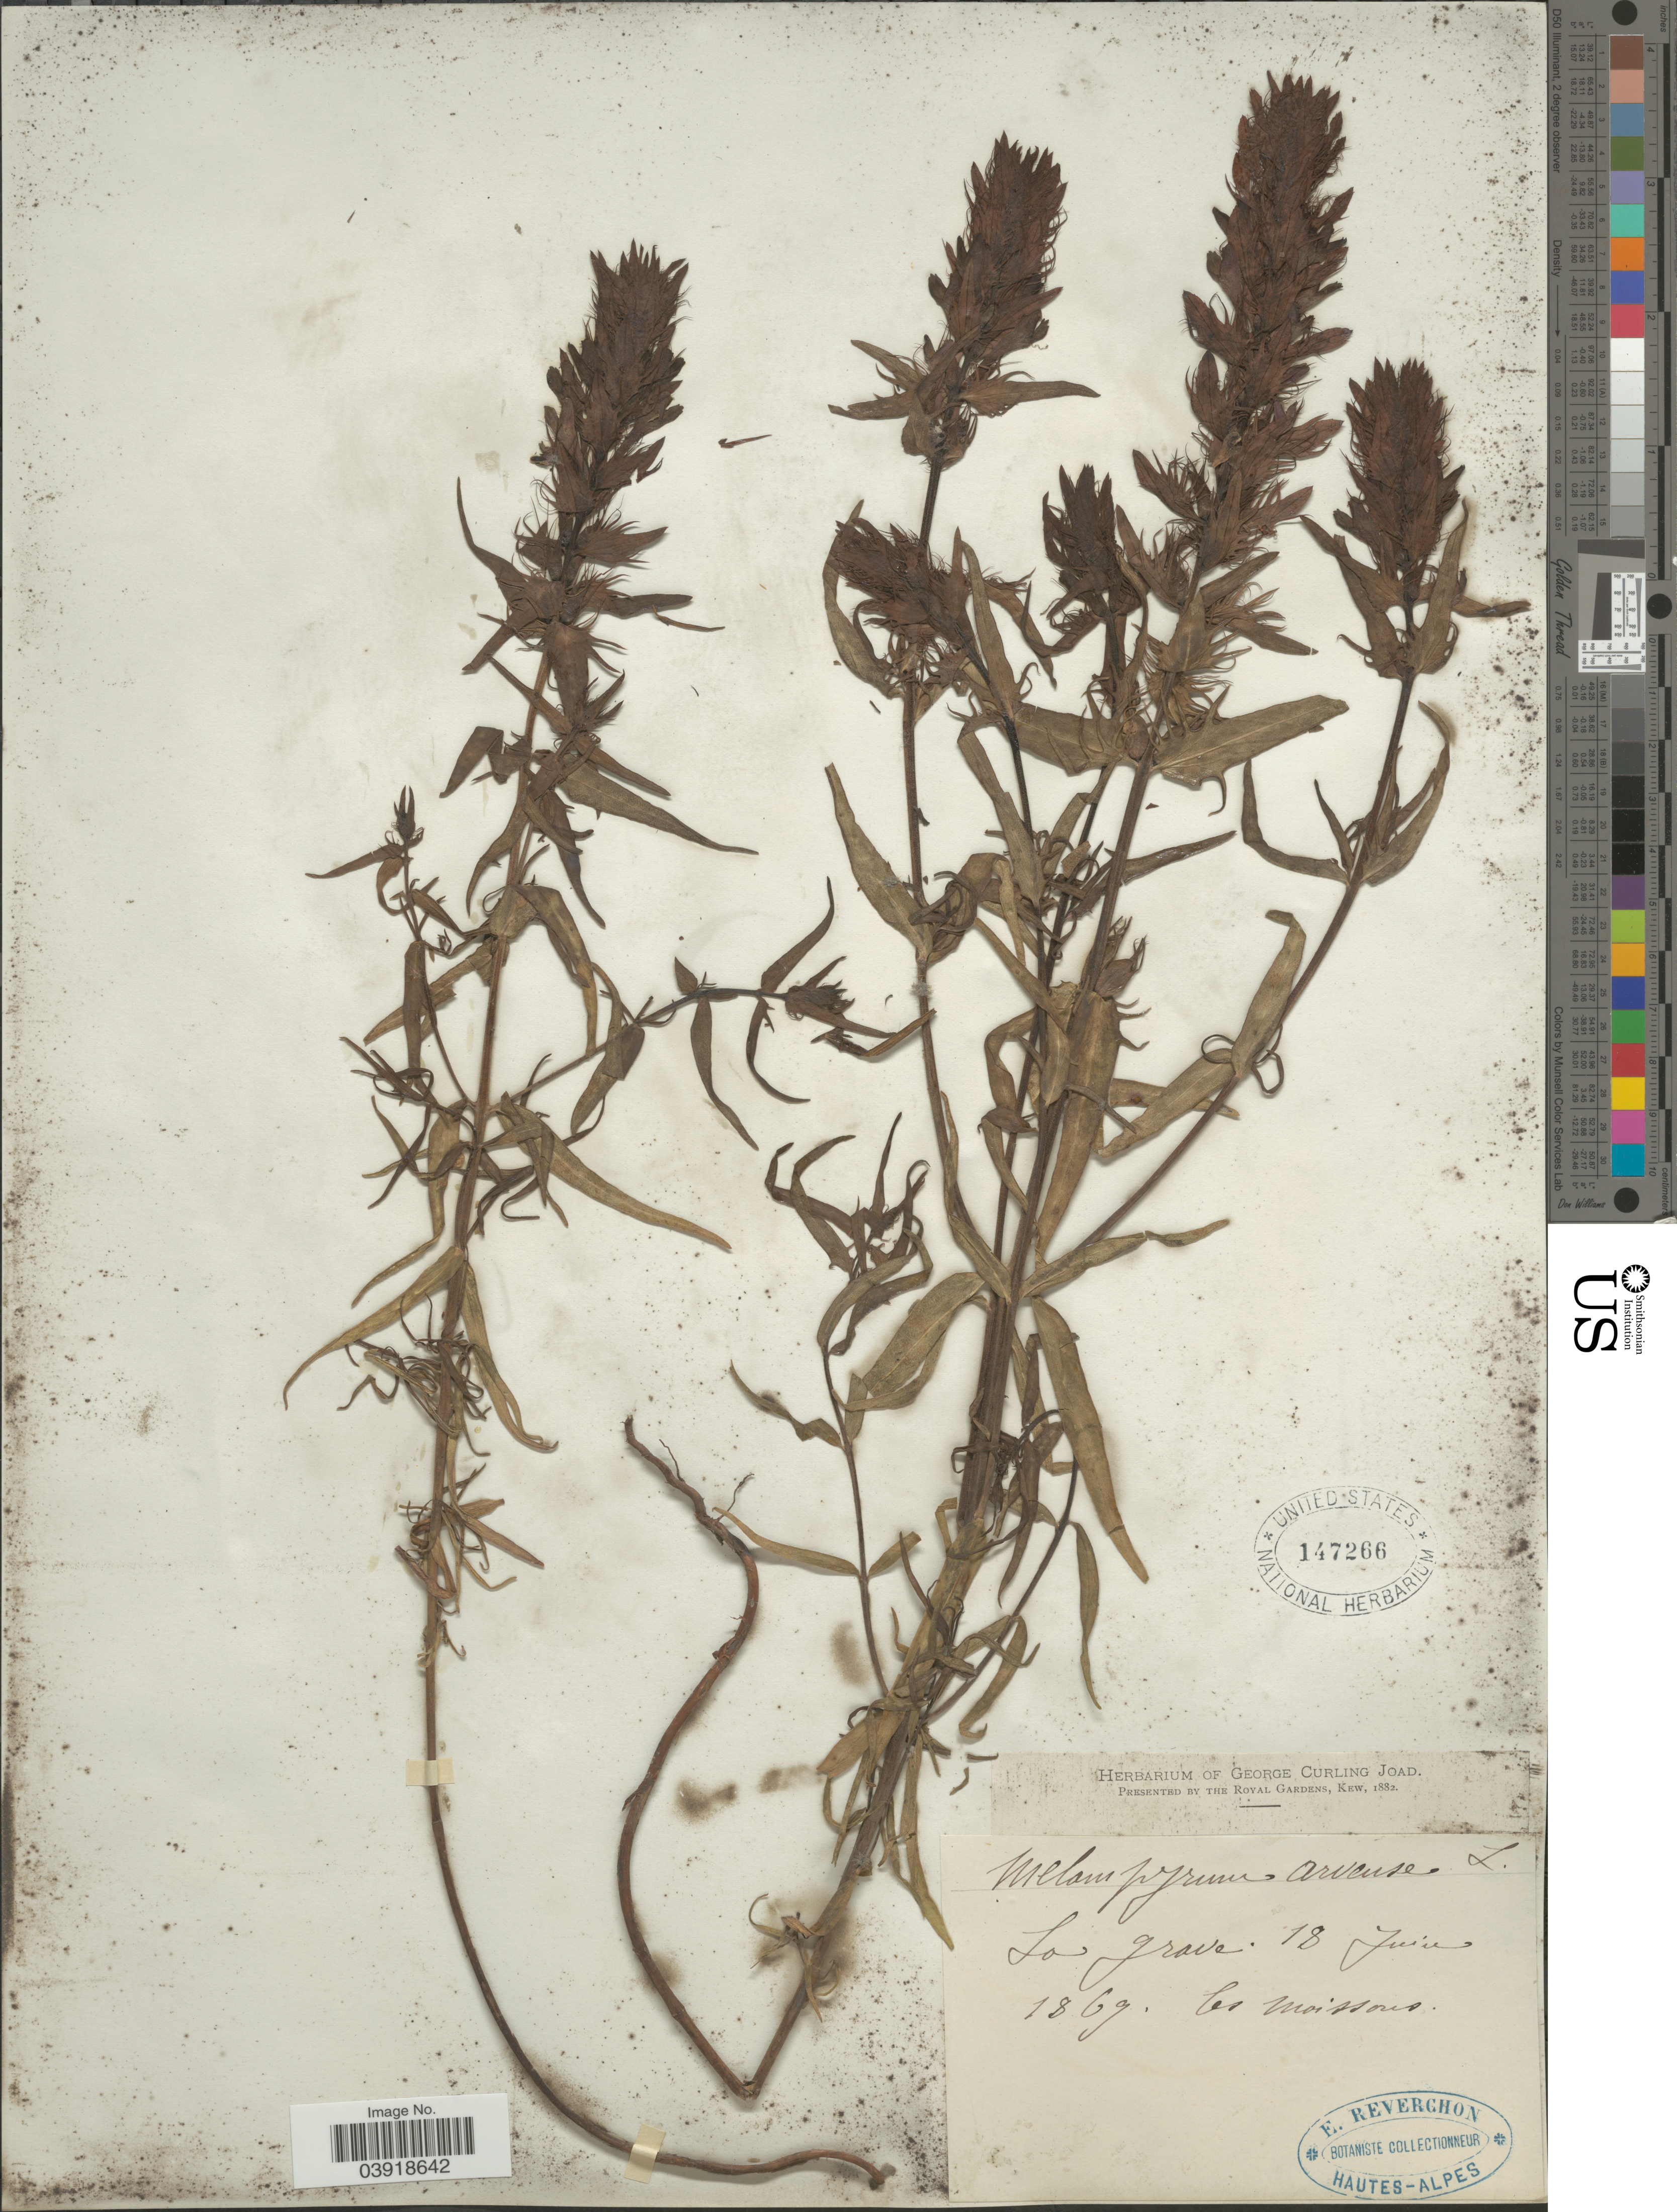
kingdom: Plantae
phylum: Tracheophyta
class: Magnoliopsida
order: Lamiales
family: Orobanchaceae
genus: Melampyrum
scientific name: Melampyrum arvense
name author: L.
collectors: E. Reverchon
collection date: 1869-06-18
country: France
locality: La grave. Les Maissons.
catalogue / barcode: US 147266